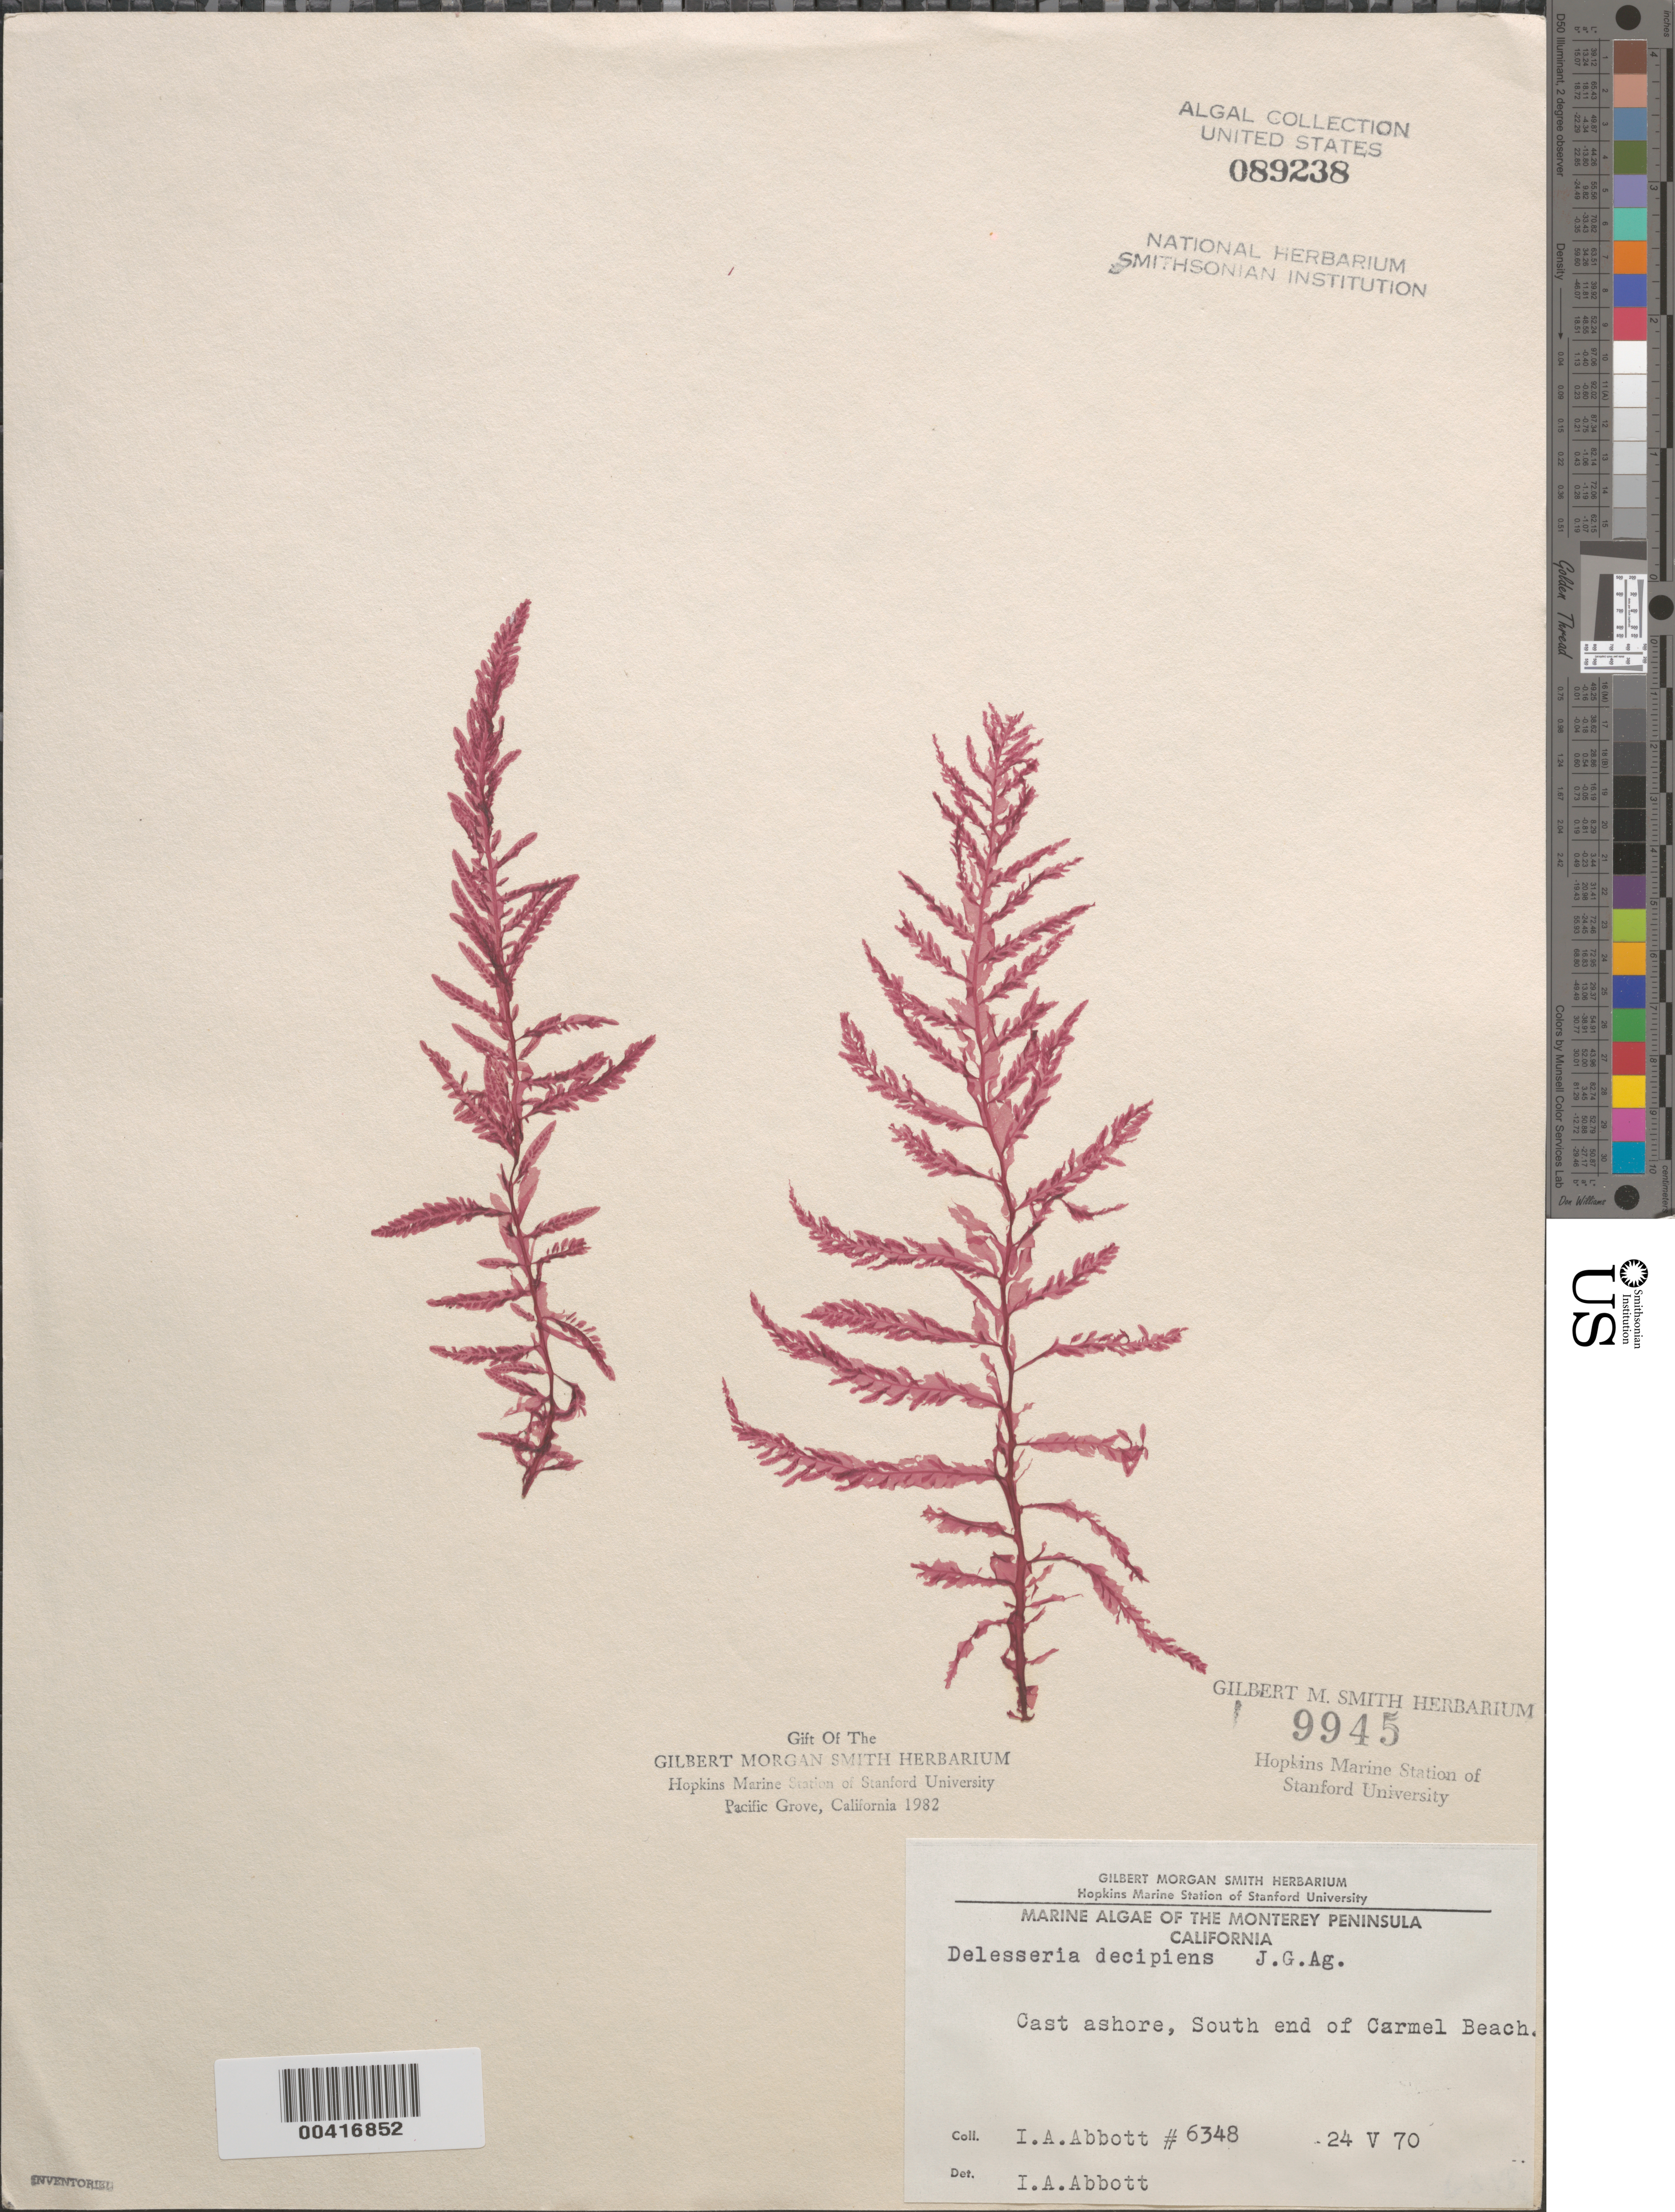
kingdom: Plantae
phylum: Rhodophyta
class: Florideophyceae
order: Ceramiales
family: Delesseriaceae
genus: Cumathamnion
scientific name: Cumathamnion decipiens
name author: (J. Agardh) M.J. Wynne & G.W. Saunders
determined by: Algae name updating Project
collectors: I. A. Abbott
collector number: IAA 6348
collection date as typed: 24 May 1970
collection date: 1970-05-24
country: United States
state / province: California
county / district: Monterey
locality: Carmel Beach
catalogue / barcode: US 89238